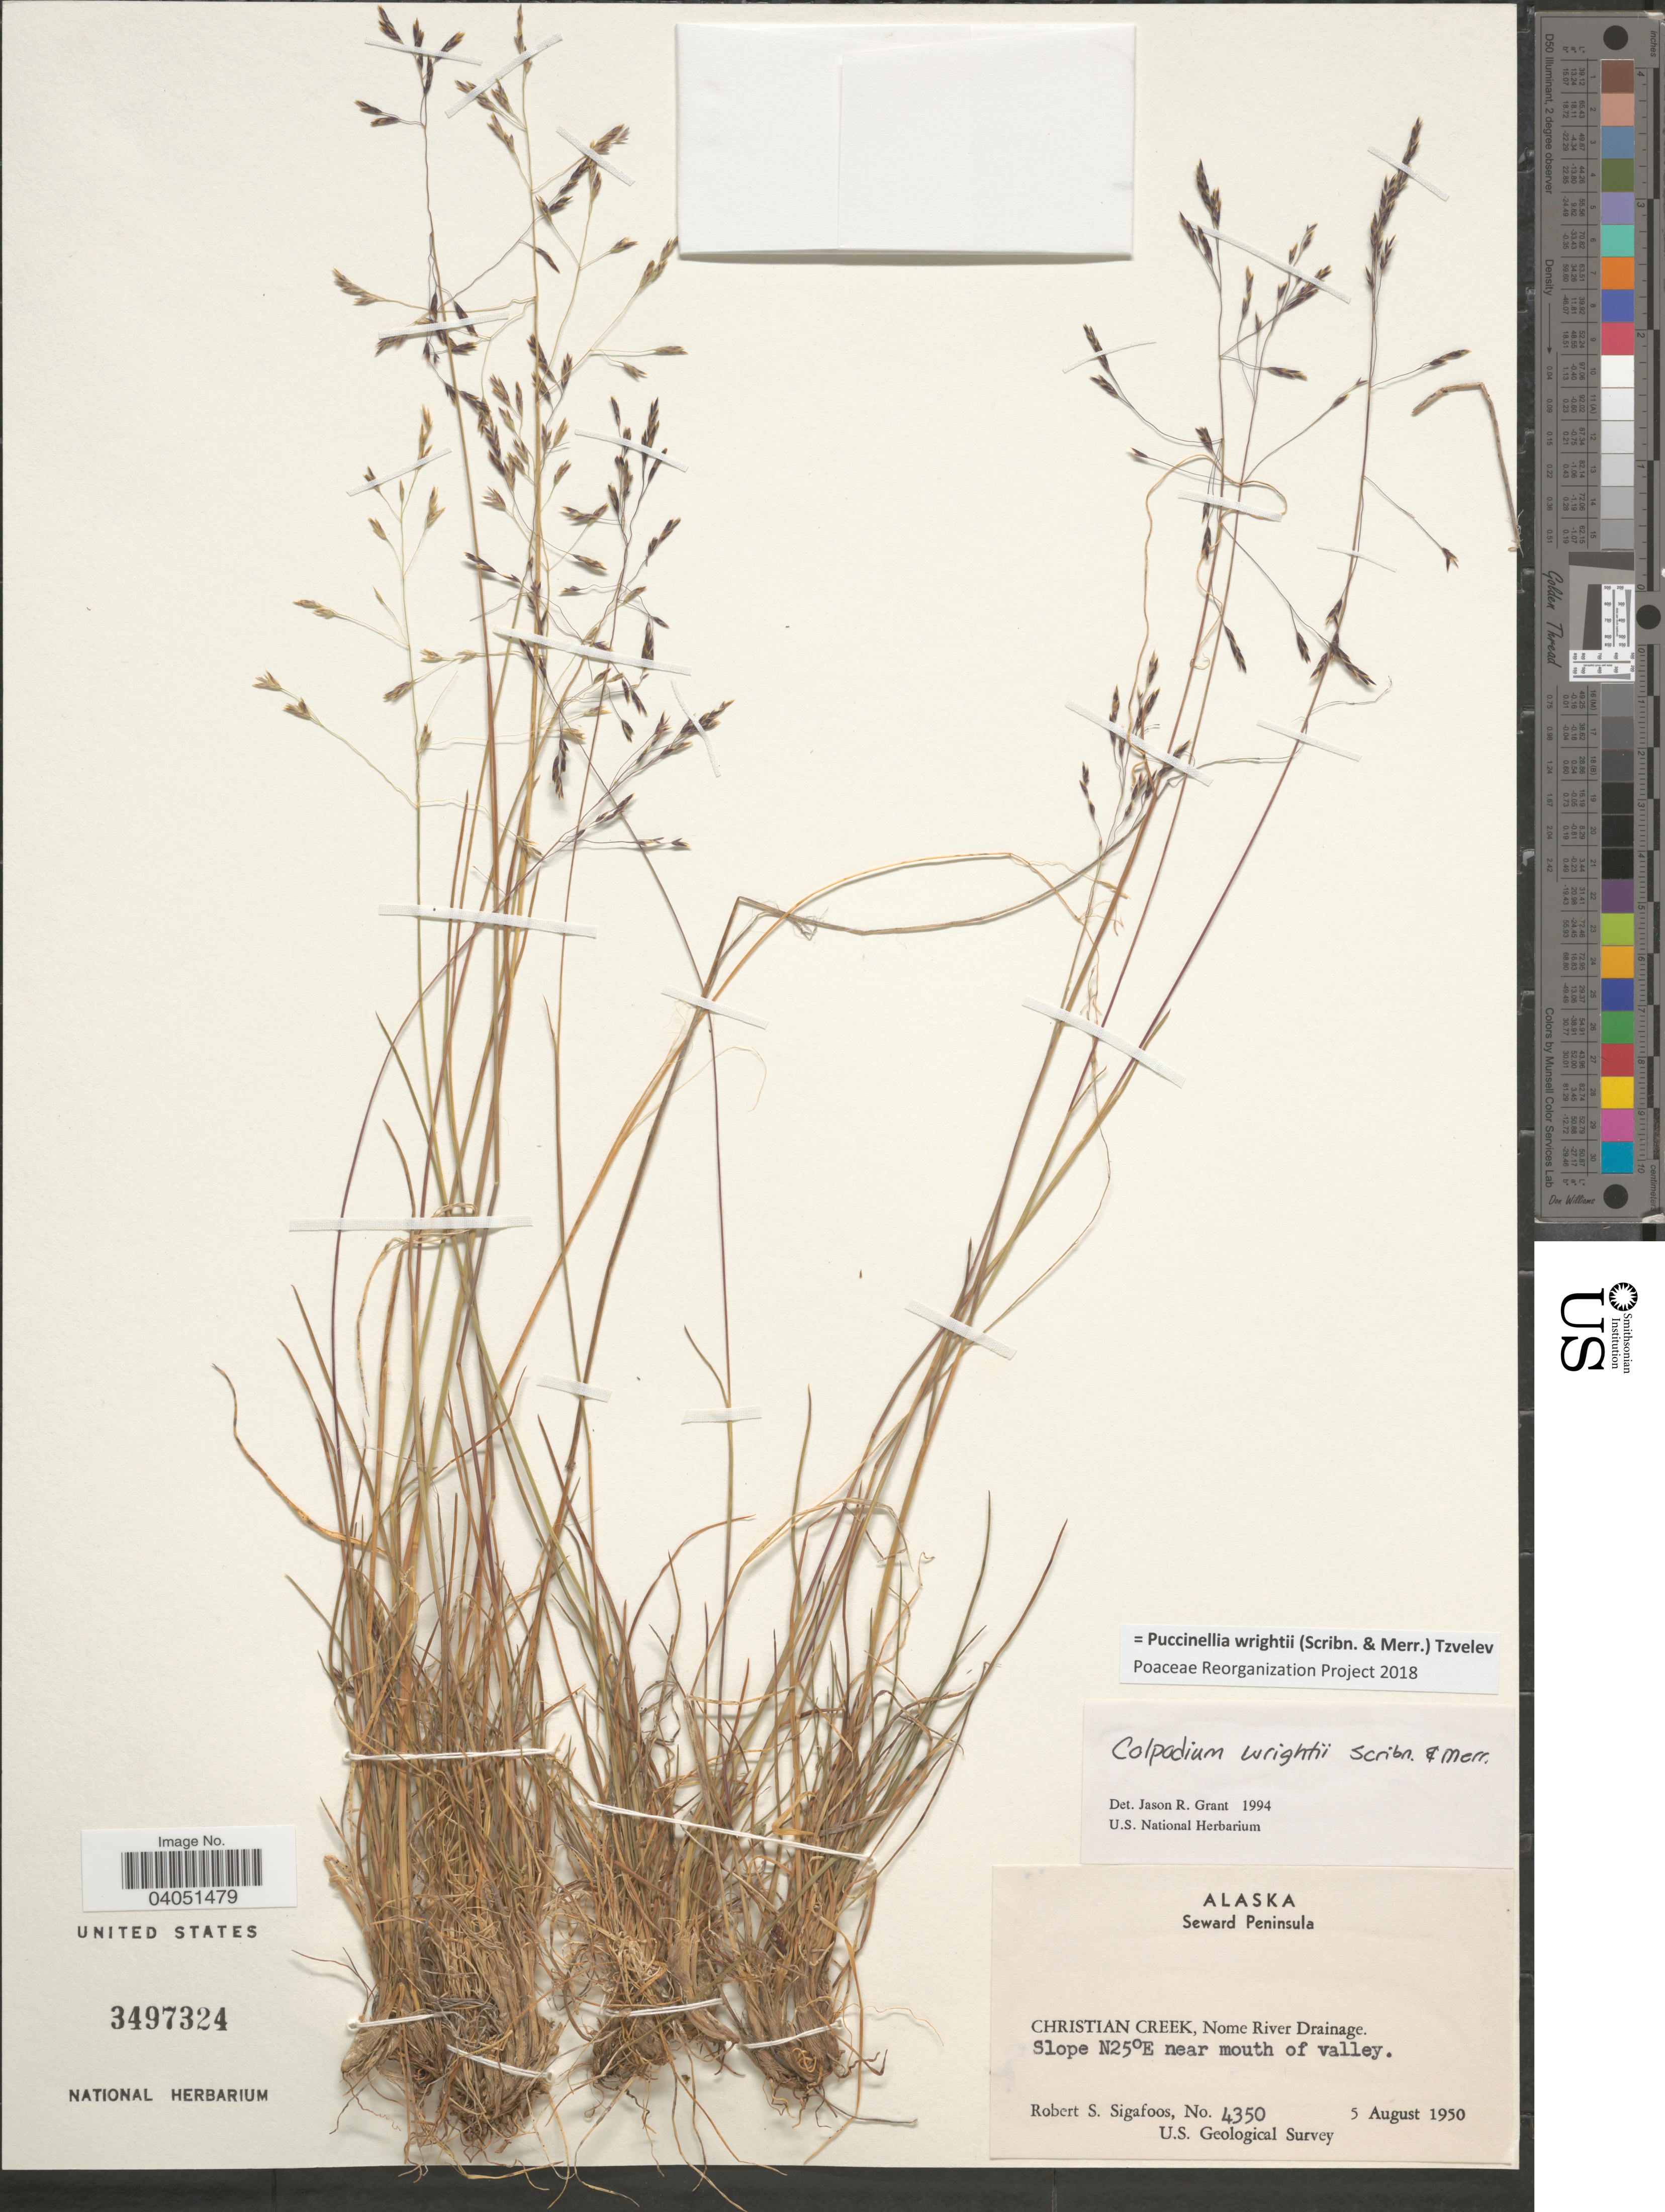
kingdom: Plantae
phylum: Tracheophyta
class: Liliopsida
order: Poales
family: Poaceae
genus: Puccinellia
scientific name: Puccinellia wrightii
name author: (Scribn. & Merr.) Tzvelev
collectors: R. Sigafoos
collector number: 4350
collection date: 1950-08-05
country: United States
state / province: Alaska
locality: Seward Peninsula. Christian Creek, Nome River Drainage. Slope N25°E near mouth of valley.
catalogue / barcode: US 3497324